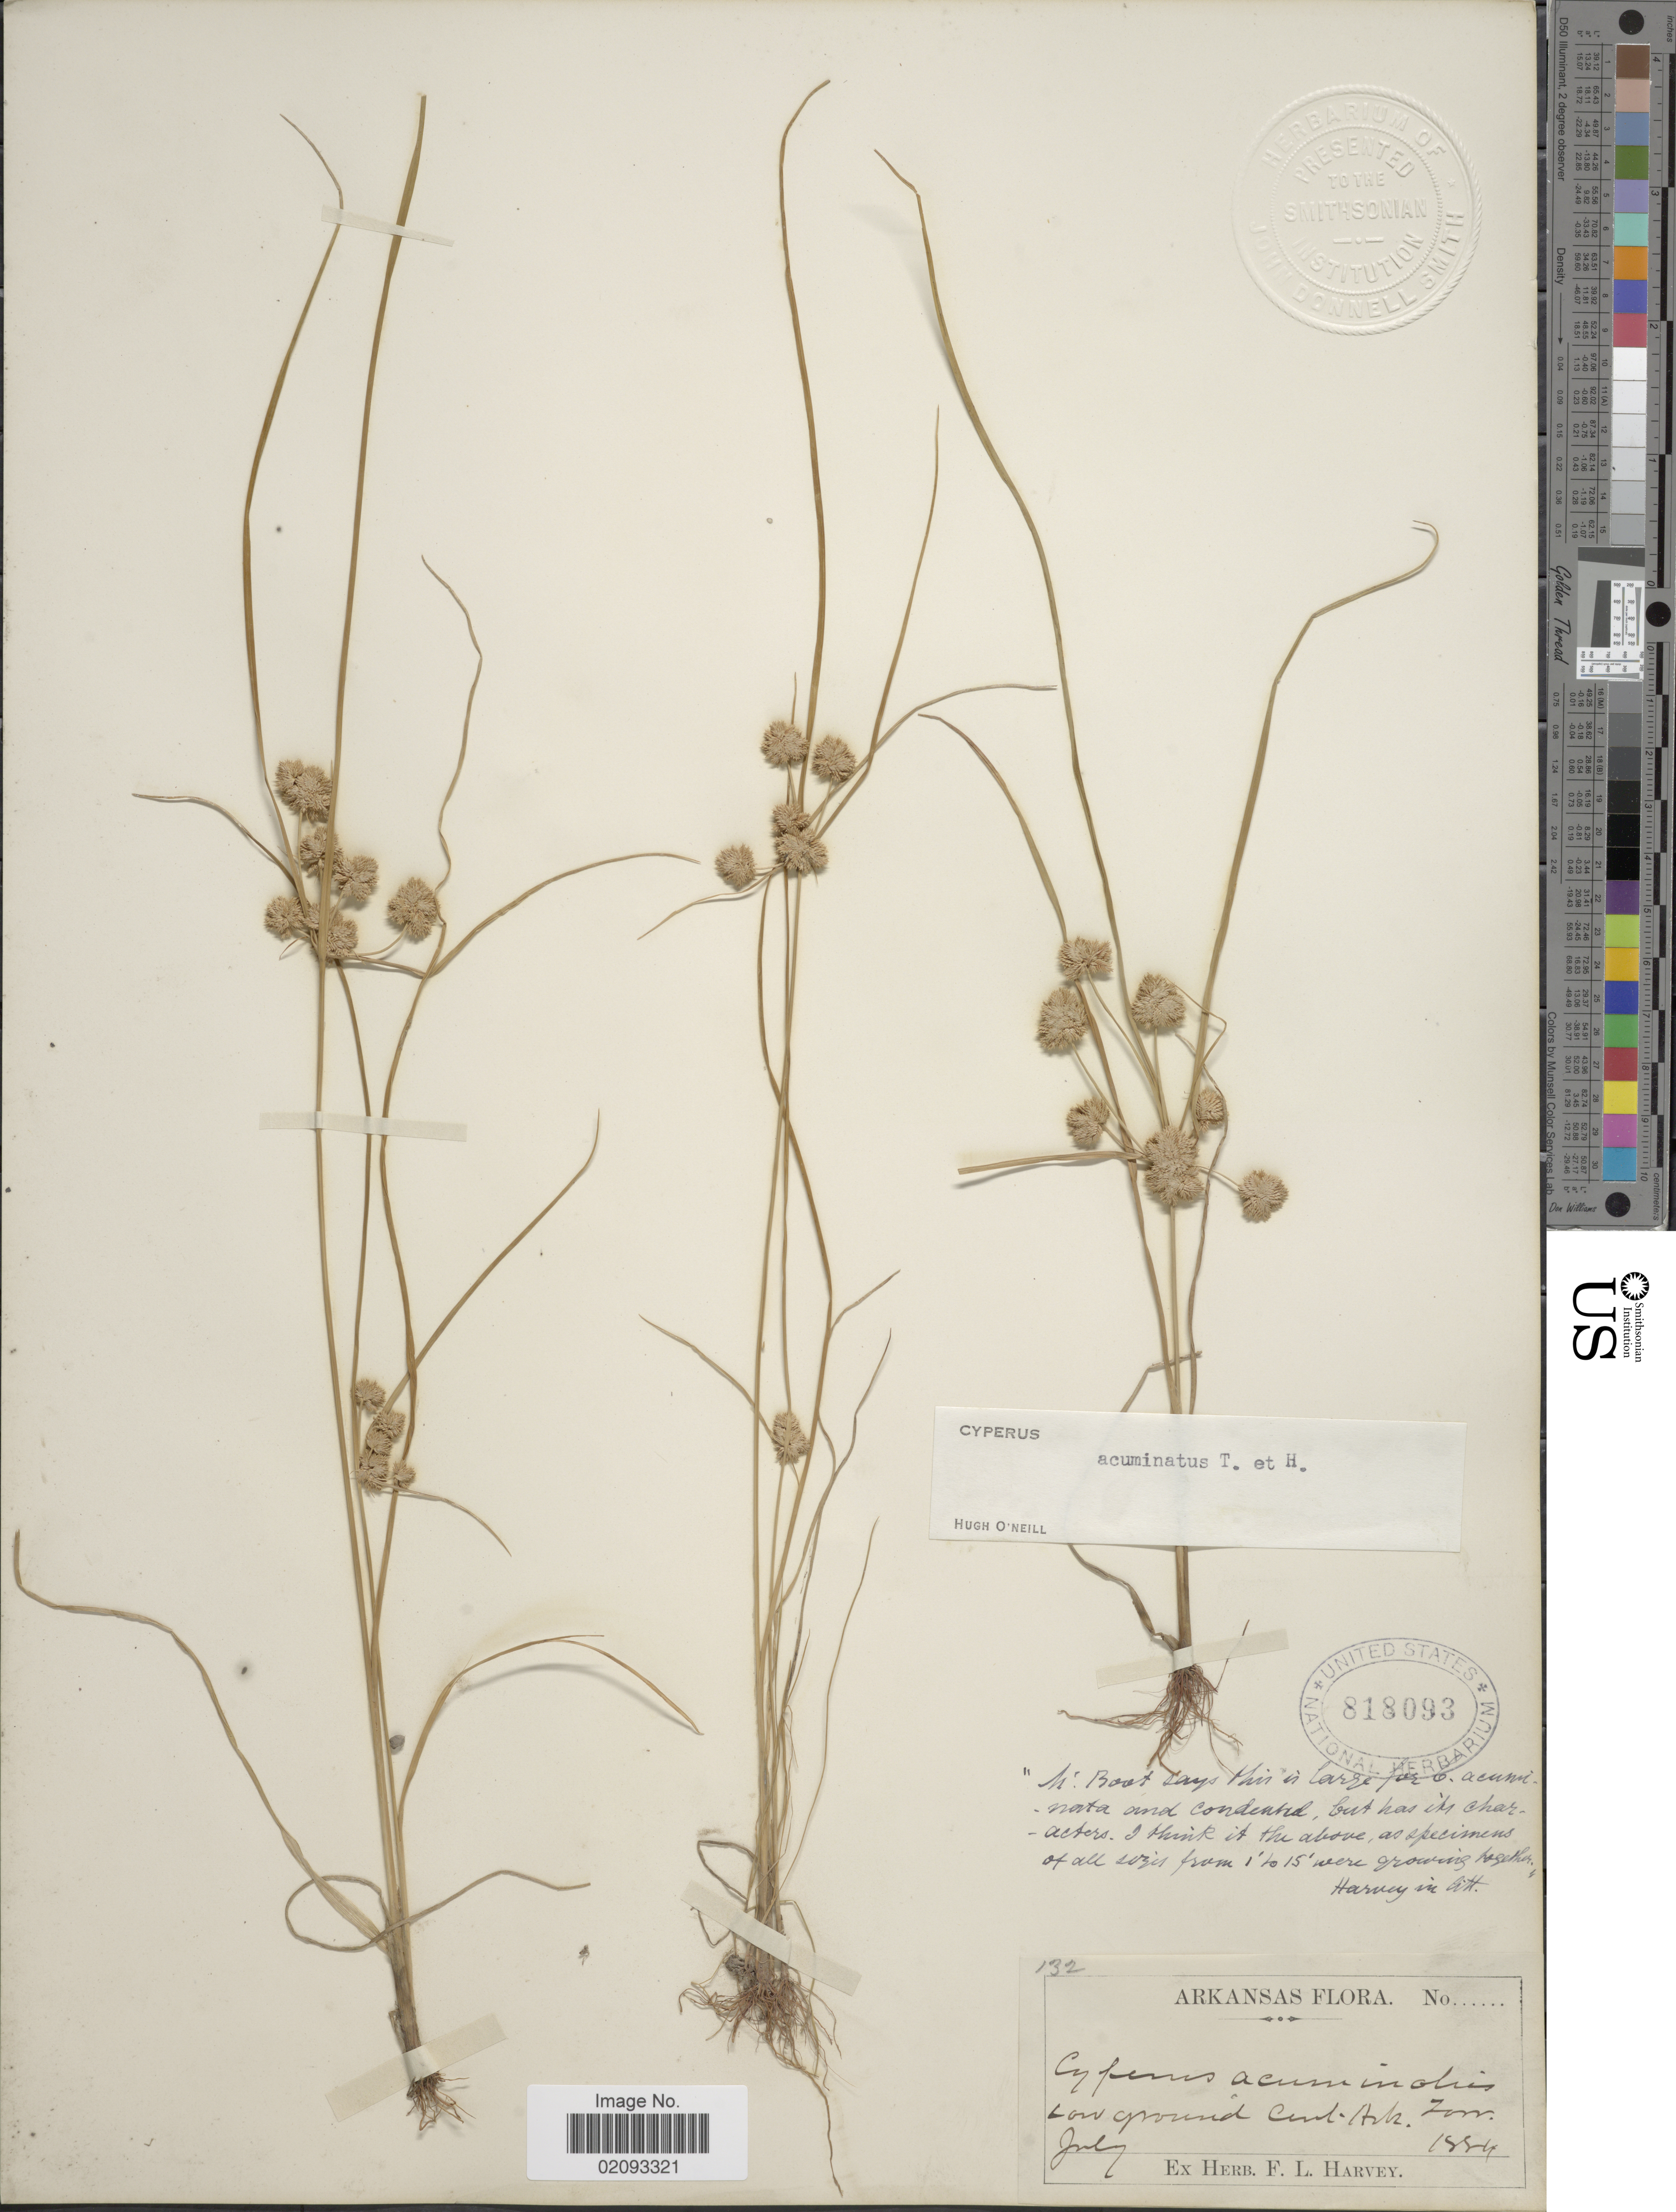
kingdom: Plantae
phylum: Tracheophyta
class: Liliopsida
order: Poales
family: Cyperaceae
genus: Cyperus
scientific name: Cyperus acuminatus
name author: Torr. & Hook.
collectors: ex herb. F. L. Harvey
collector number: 132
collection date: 1884-07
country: United States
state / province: Arkansas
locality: Cent. Ark.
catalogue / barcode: US 818093